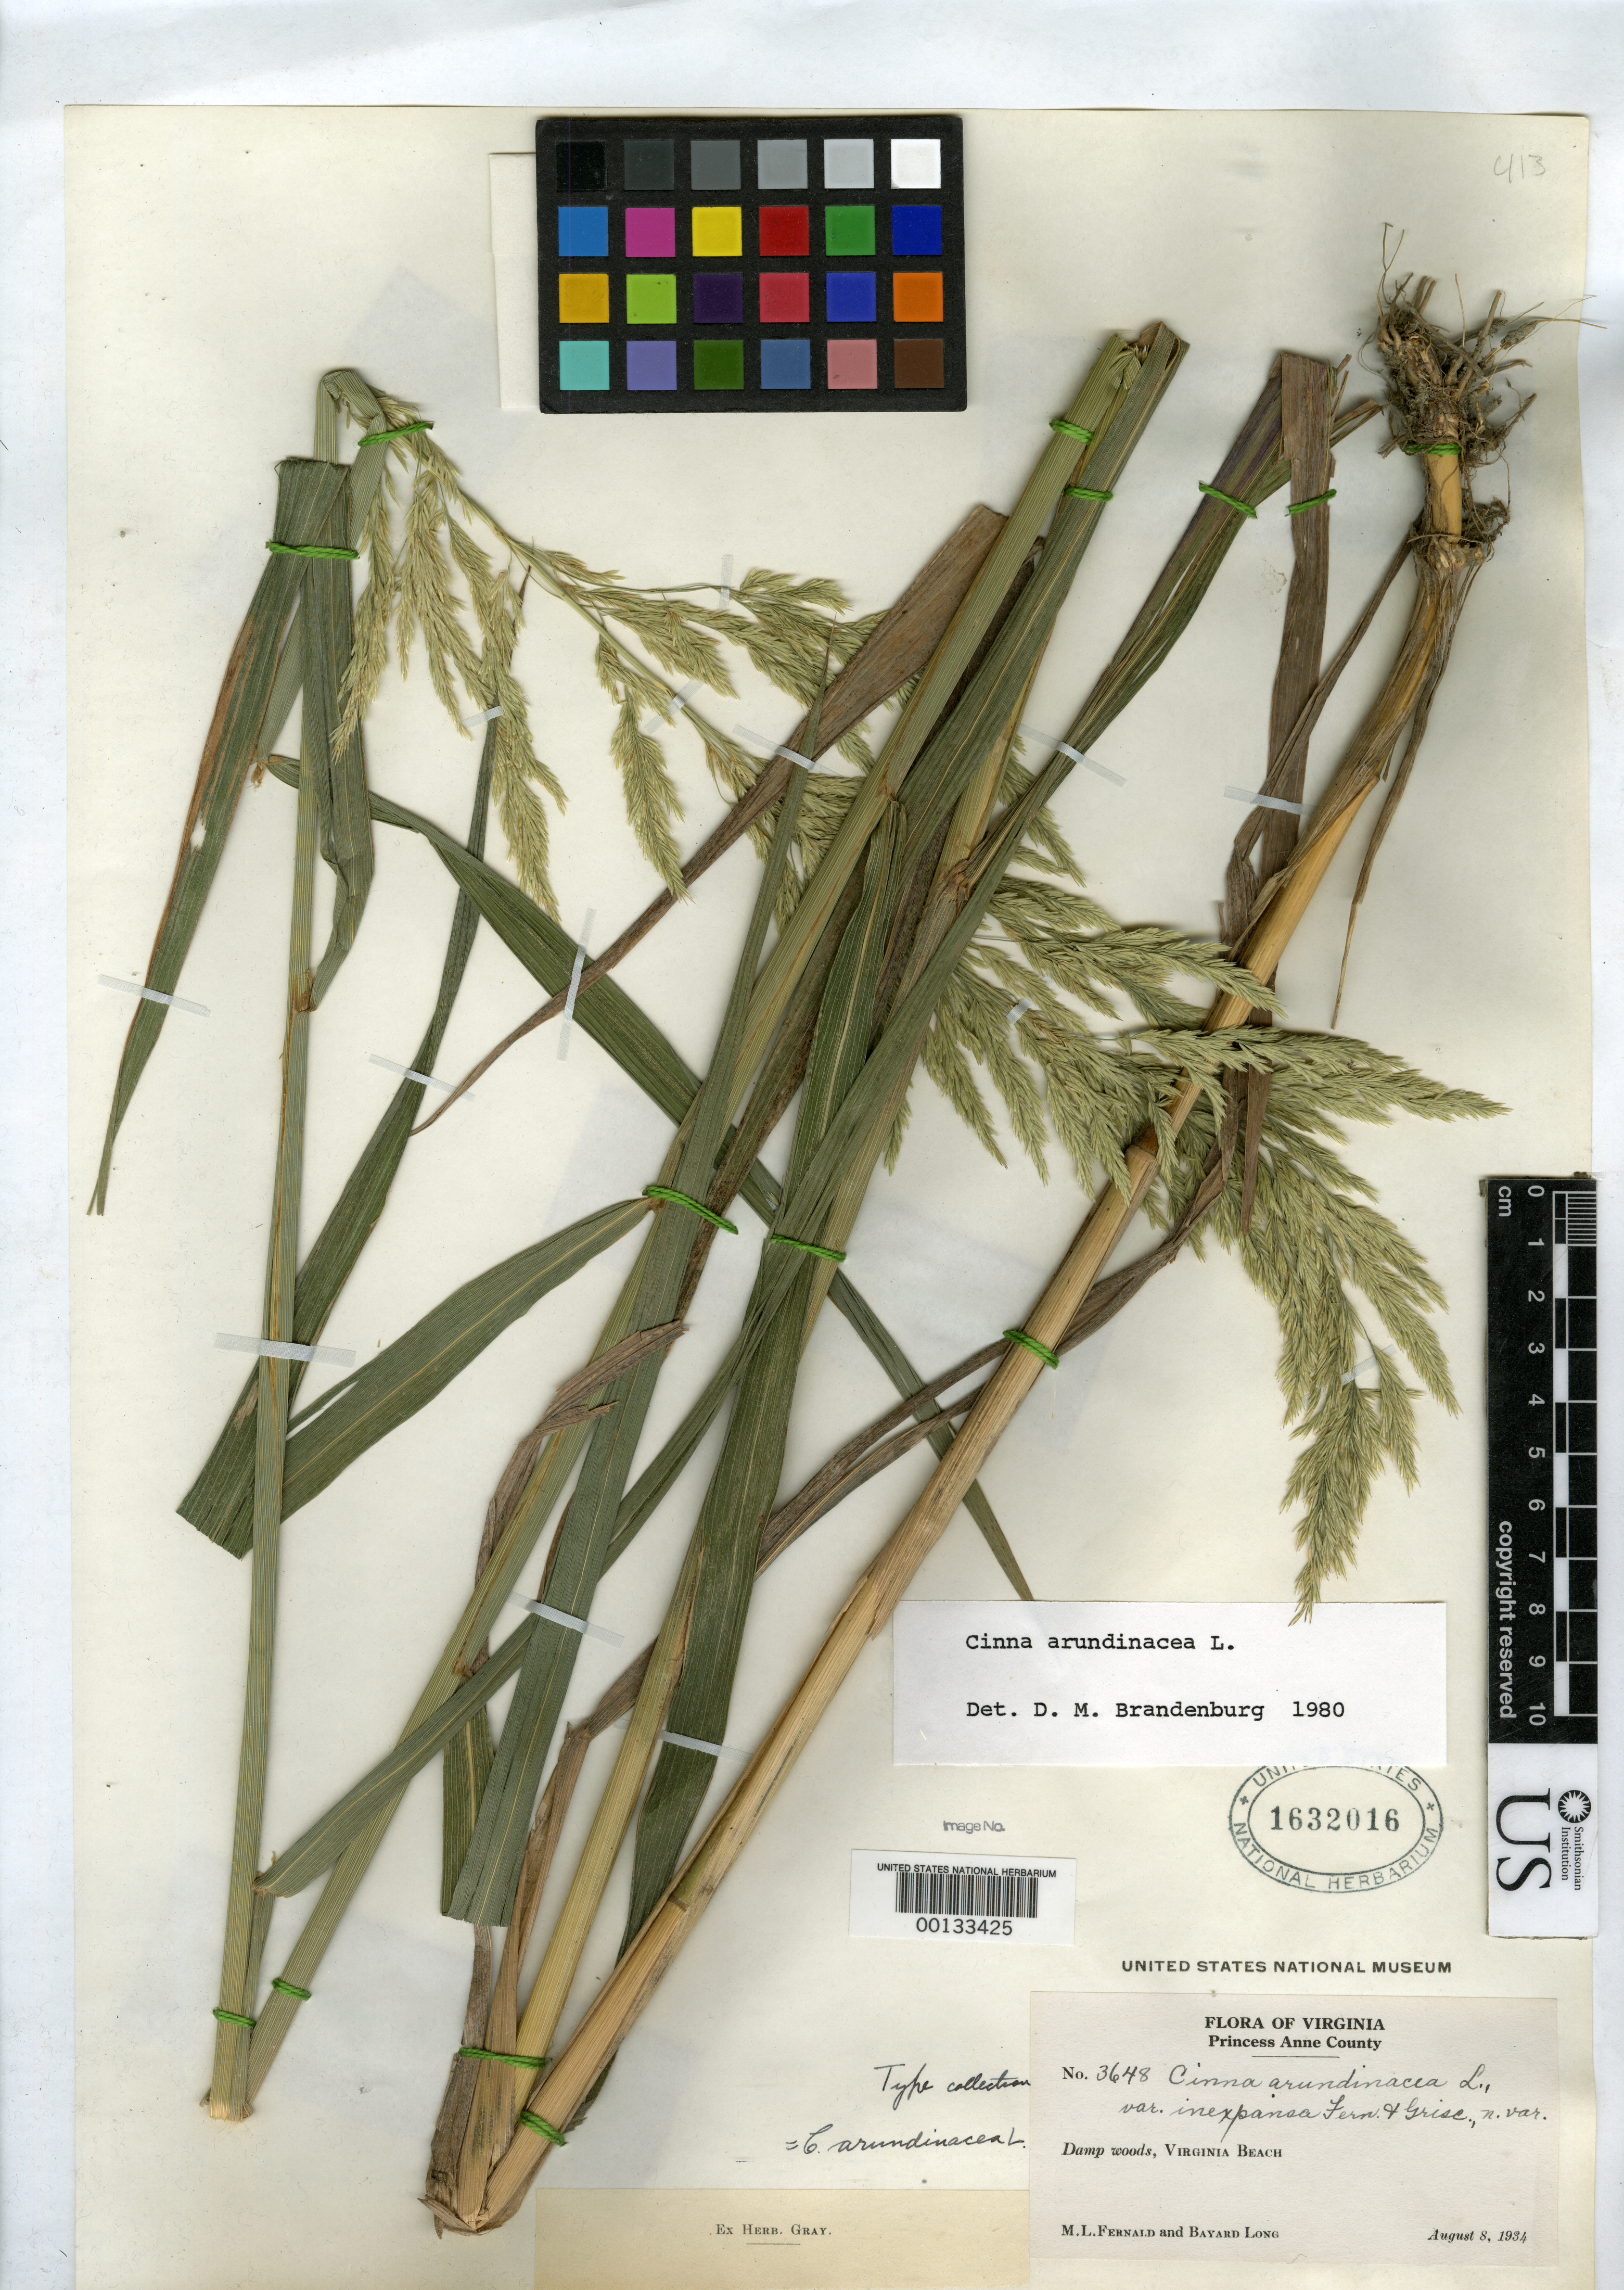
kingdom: Plantae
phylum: Tracheophyta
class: Liliopsida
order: Poales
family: Poaceae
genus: Cinna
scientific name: Cinna arundinacea var. inexpansa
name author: Fernald & Griscom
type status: Holotype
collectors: M. L. Fernald & B. H. Long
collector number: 3648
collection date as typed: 08 Aug 1934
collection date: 1934-08-08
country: United States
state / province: Virginia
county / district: City of Virginia Beach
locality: Virginia Beach.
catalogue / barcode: US 1632016